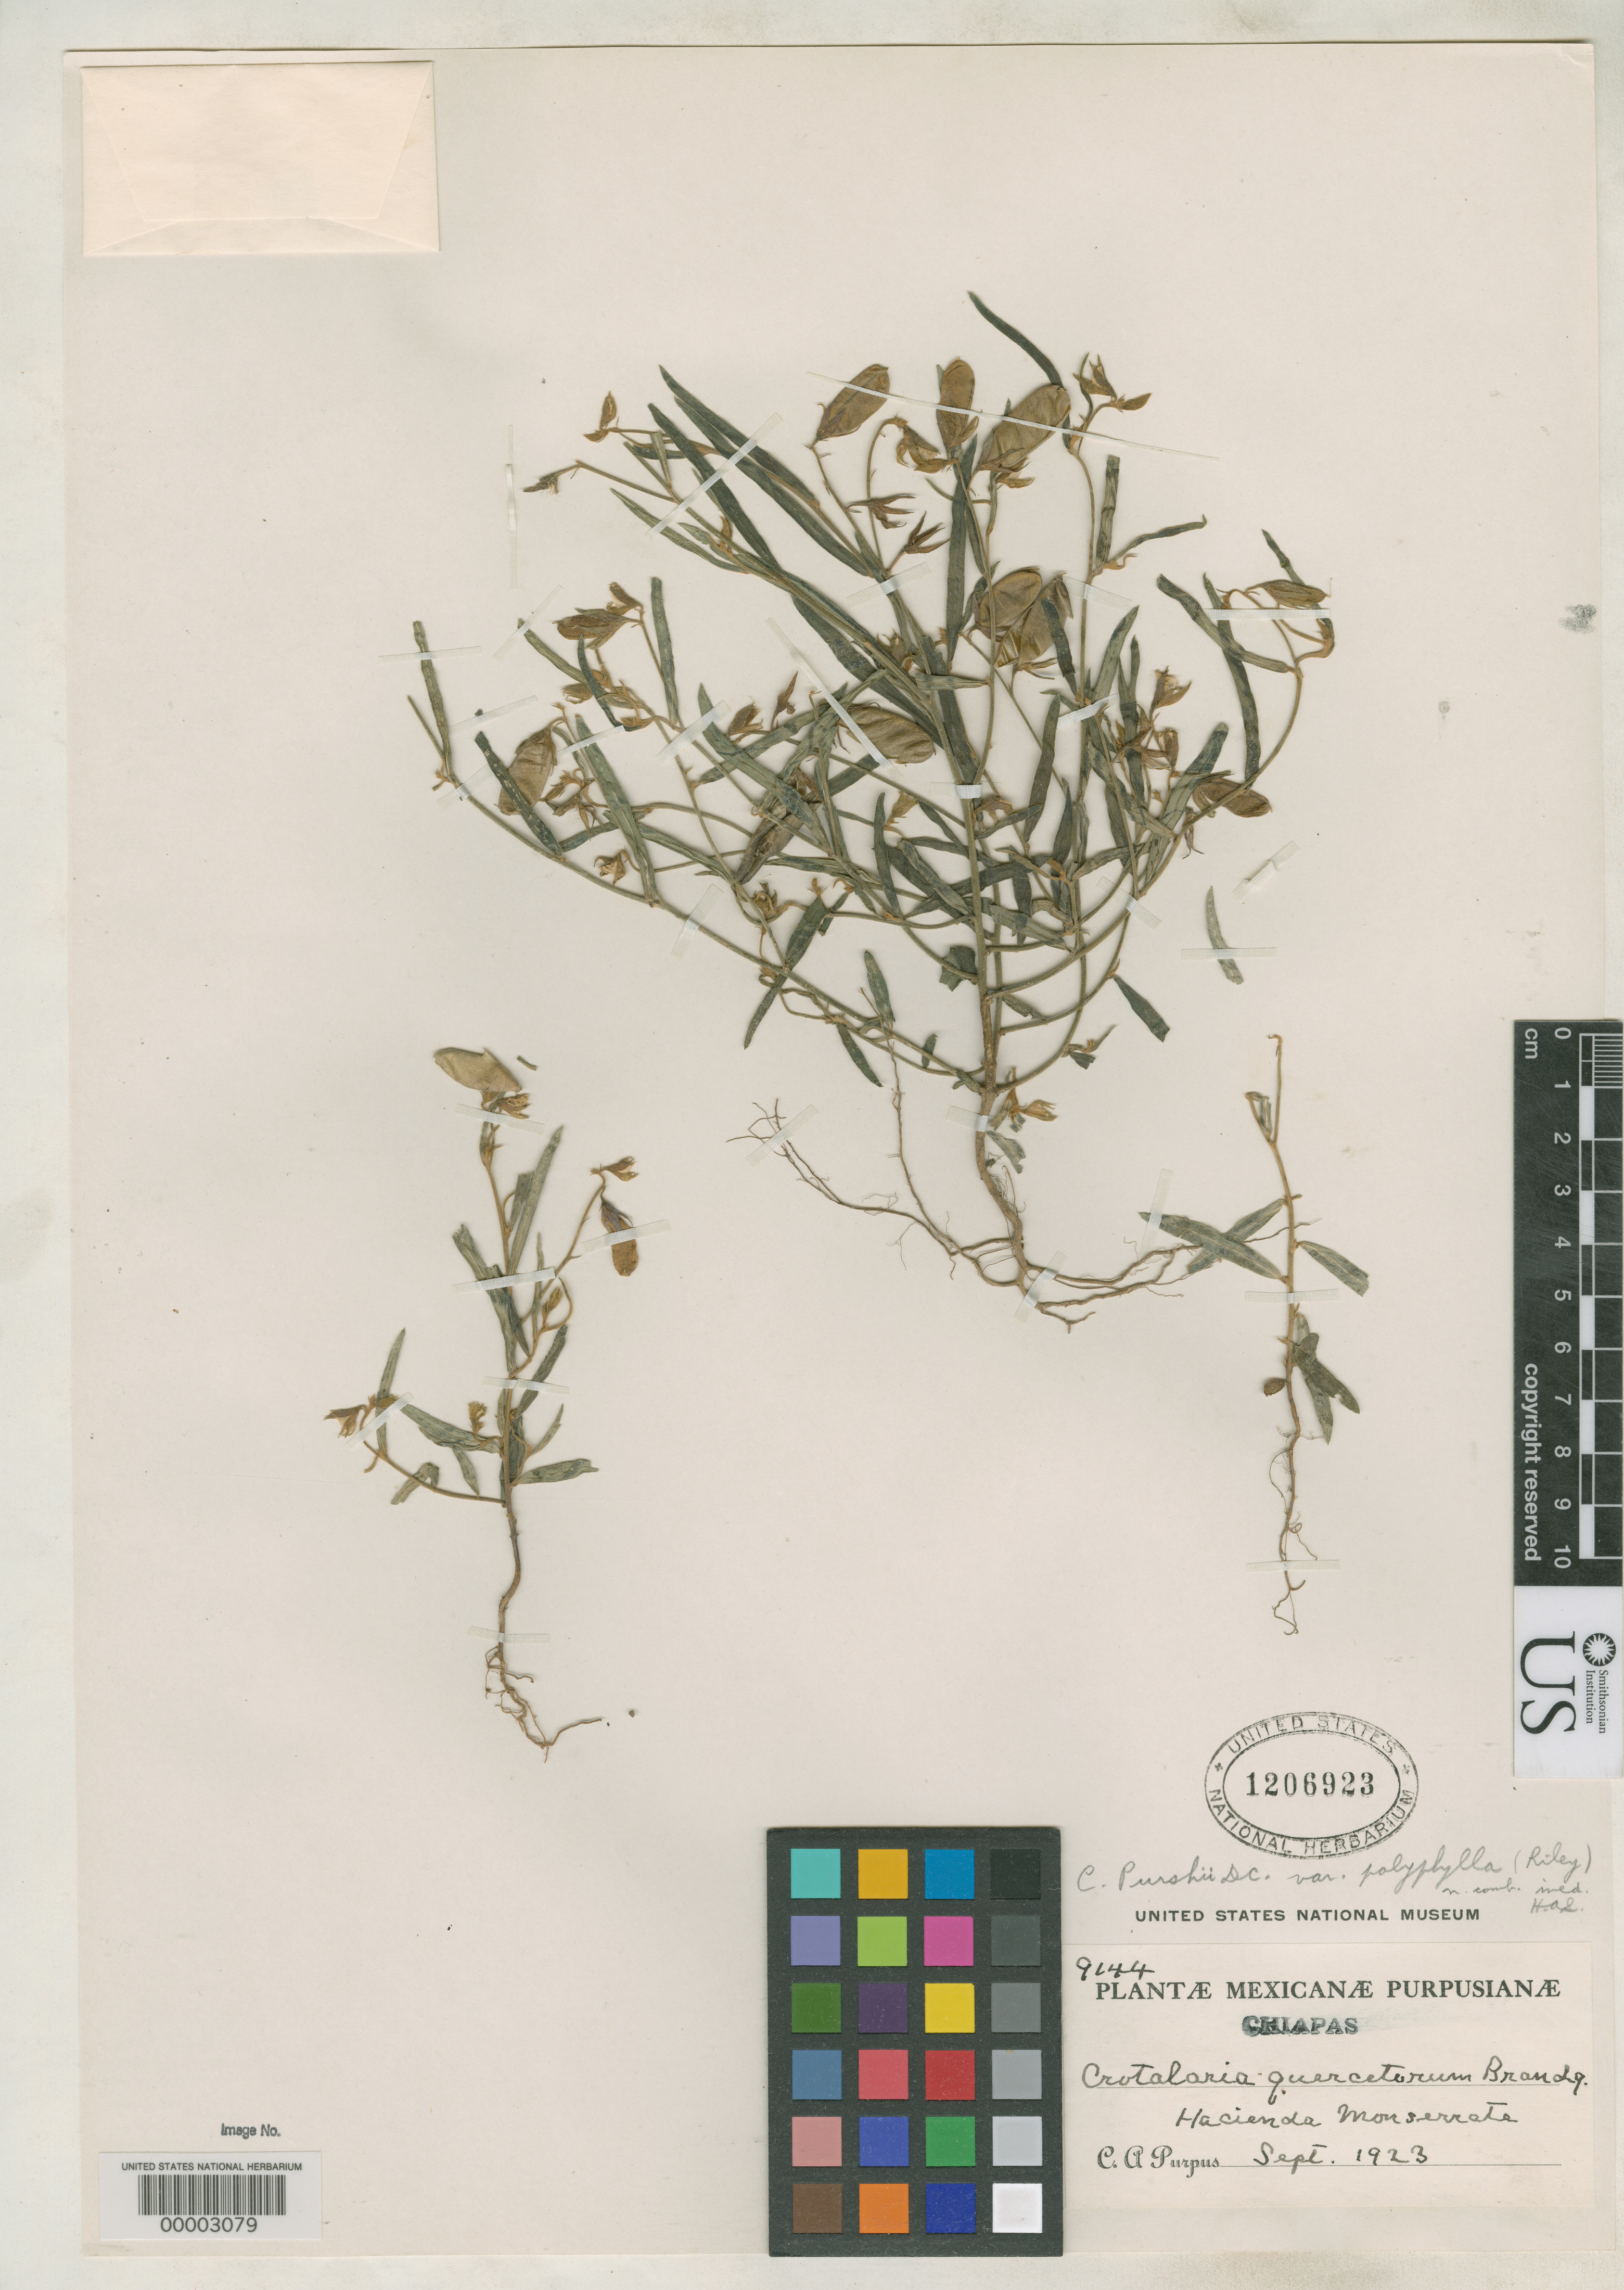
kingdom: Plantae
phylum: Tracheophyta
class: Magnoliopsida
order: Fabales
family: Fabaceae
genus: Crotalaria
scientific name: Crotalaria quercetorum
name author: Brandegee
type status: Isotype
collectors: C. A. Purpus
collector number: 9144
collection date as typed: Sep 1923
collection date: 1923-09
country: Mexico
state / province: Chiapas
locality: Near Hacienda Monserrate.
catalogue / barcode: US 1206923